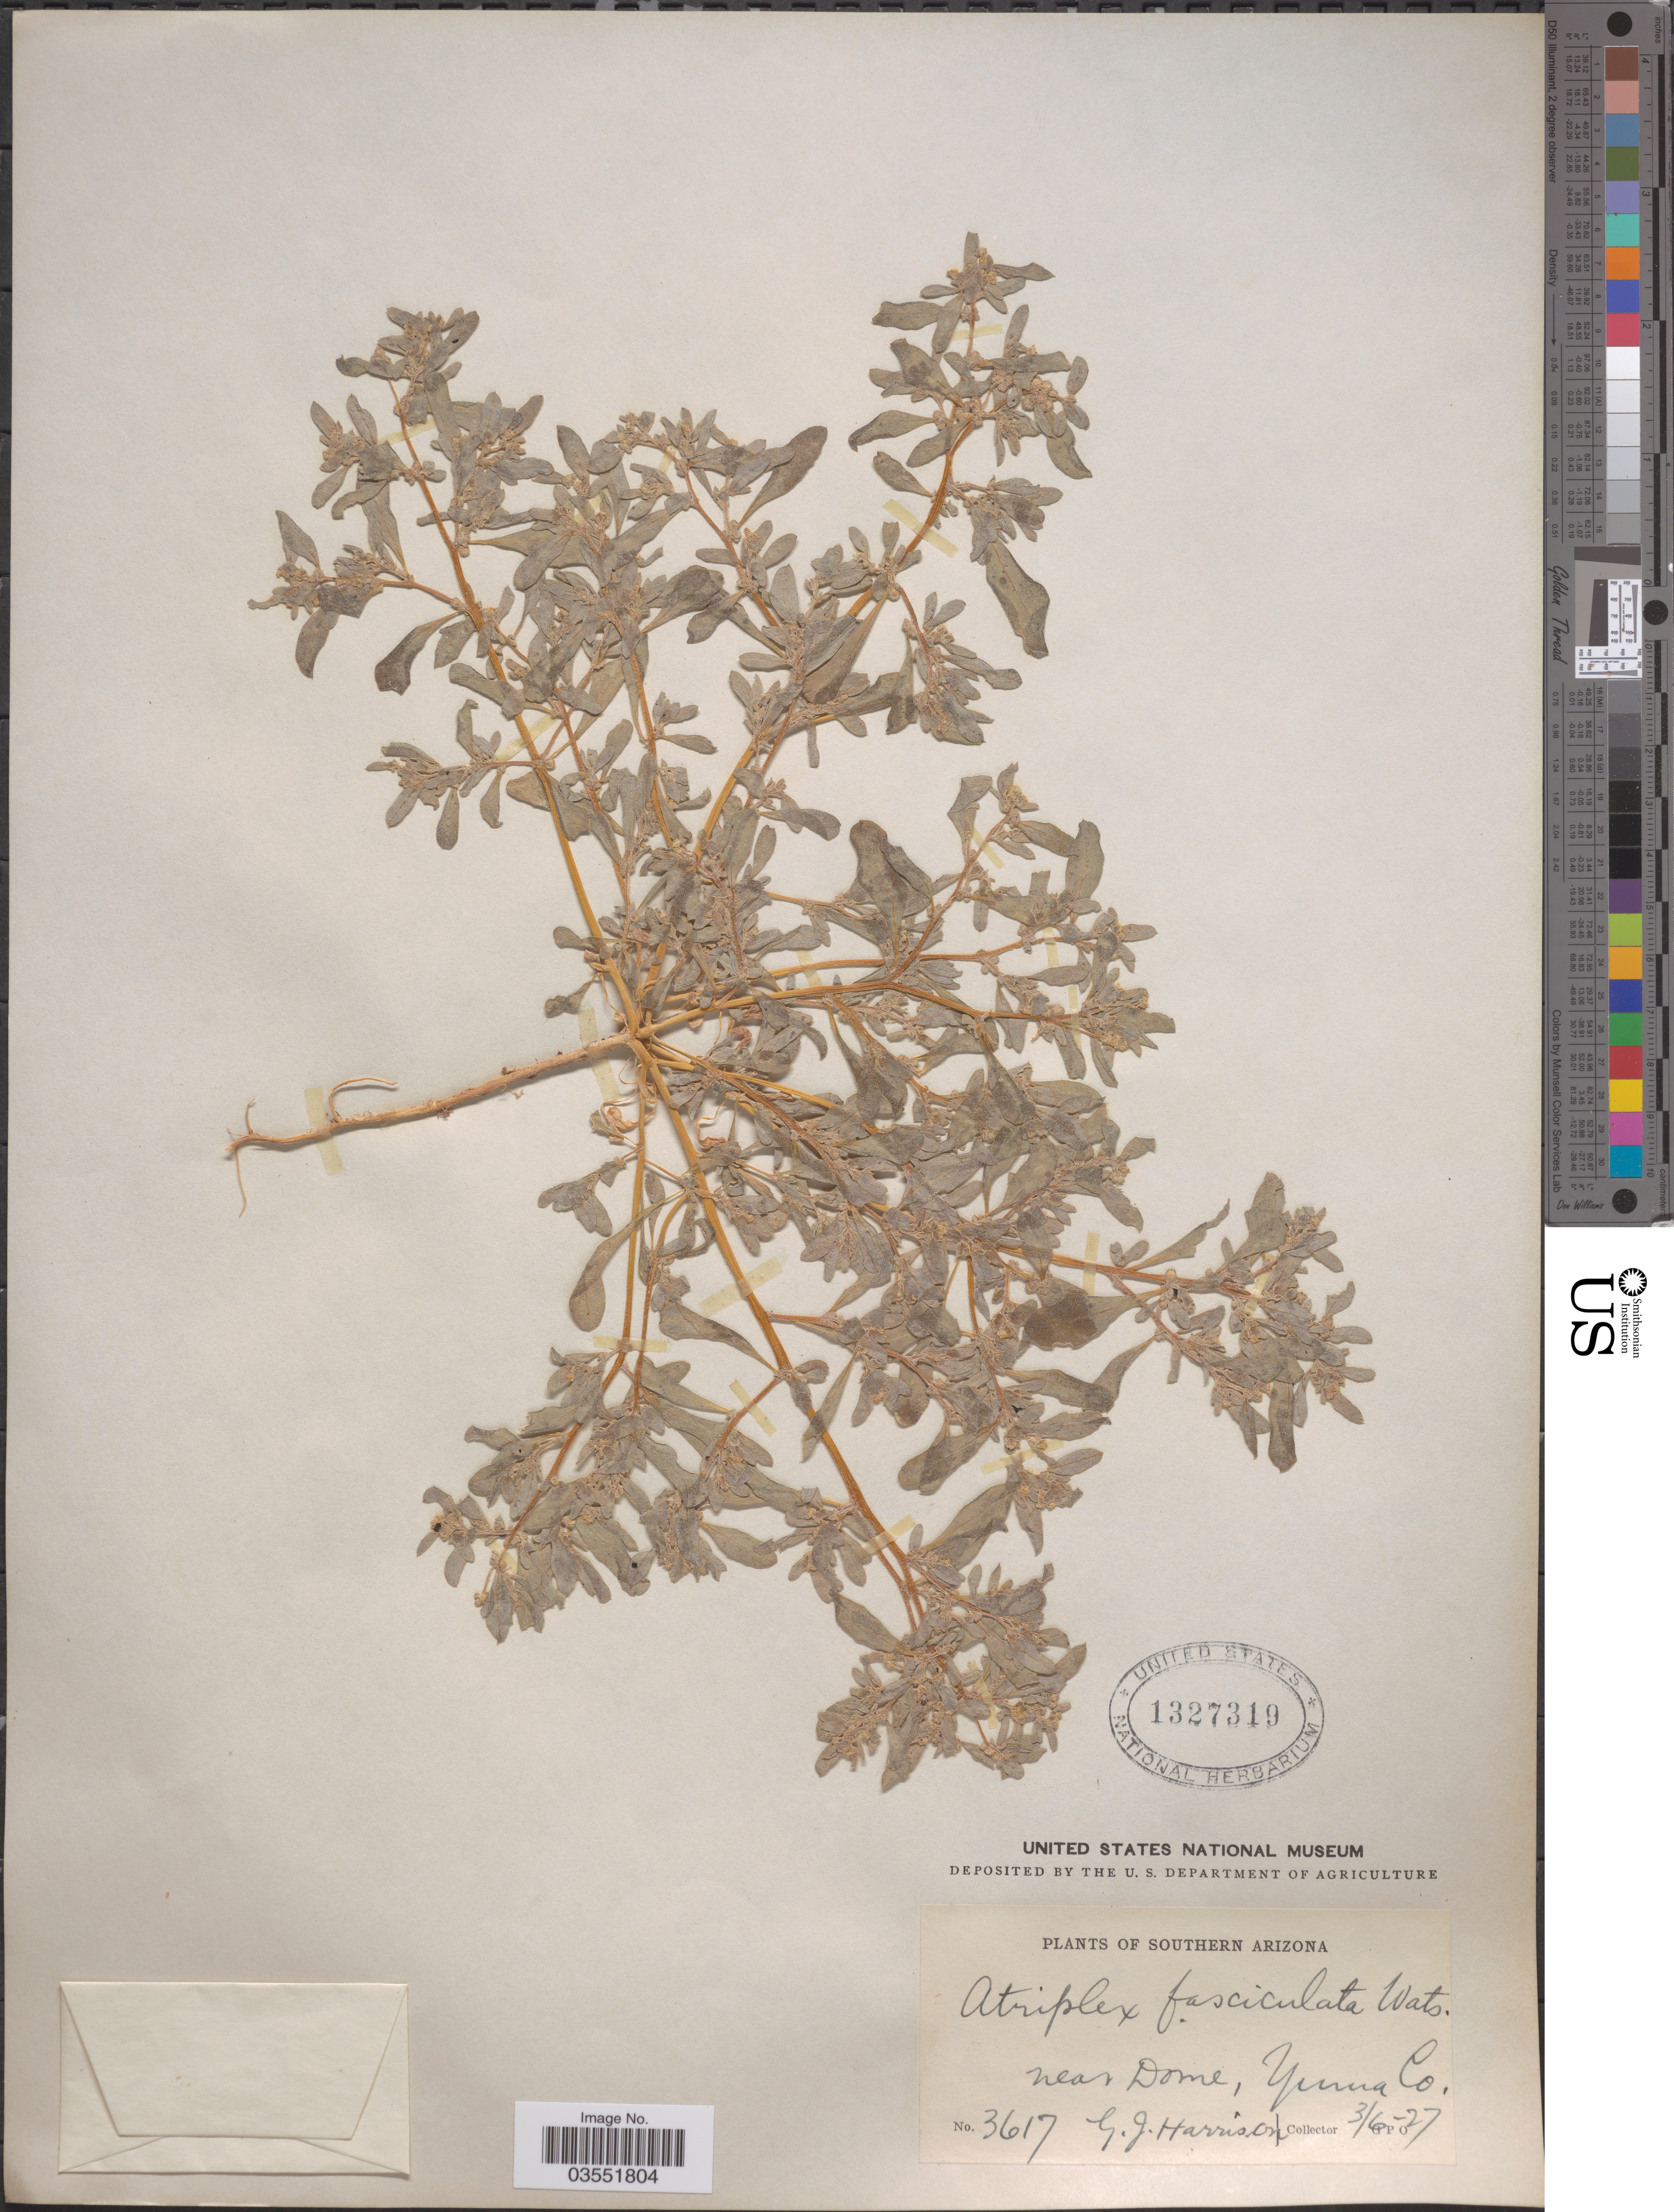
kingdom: Plantae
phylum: Tracheophyta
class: Magnoliopsida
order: Caryophyllales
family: Amaranthaceae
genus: Atriplex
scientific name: Atriplex fasciculata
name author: S. Watson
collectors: G. J. Harrison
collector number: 3617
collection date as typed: Transcribed d/m/y: 6/3/27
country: United States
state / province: Arizona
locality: Southern Arizona. Near Dome, Yuma Co.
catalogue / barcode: US 1327319